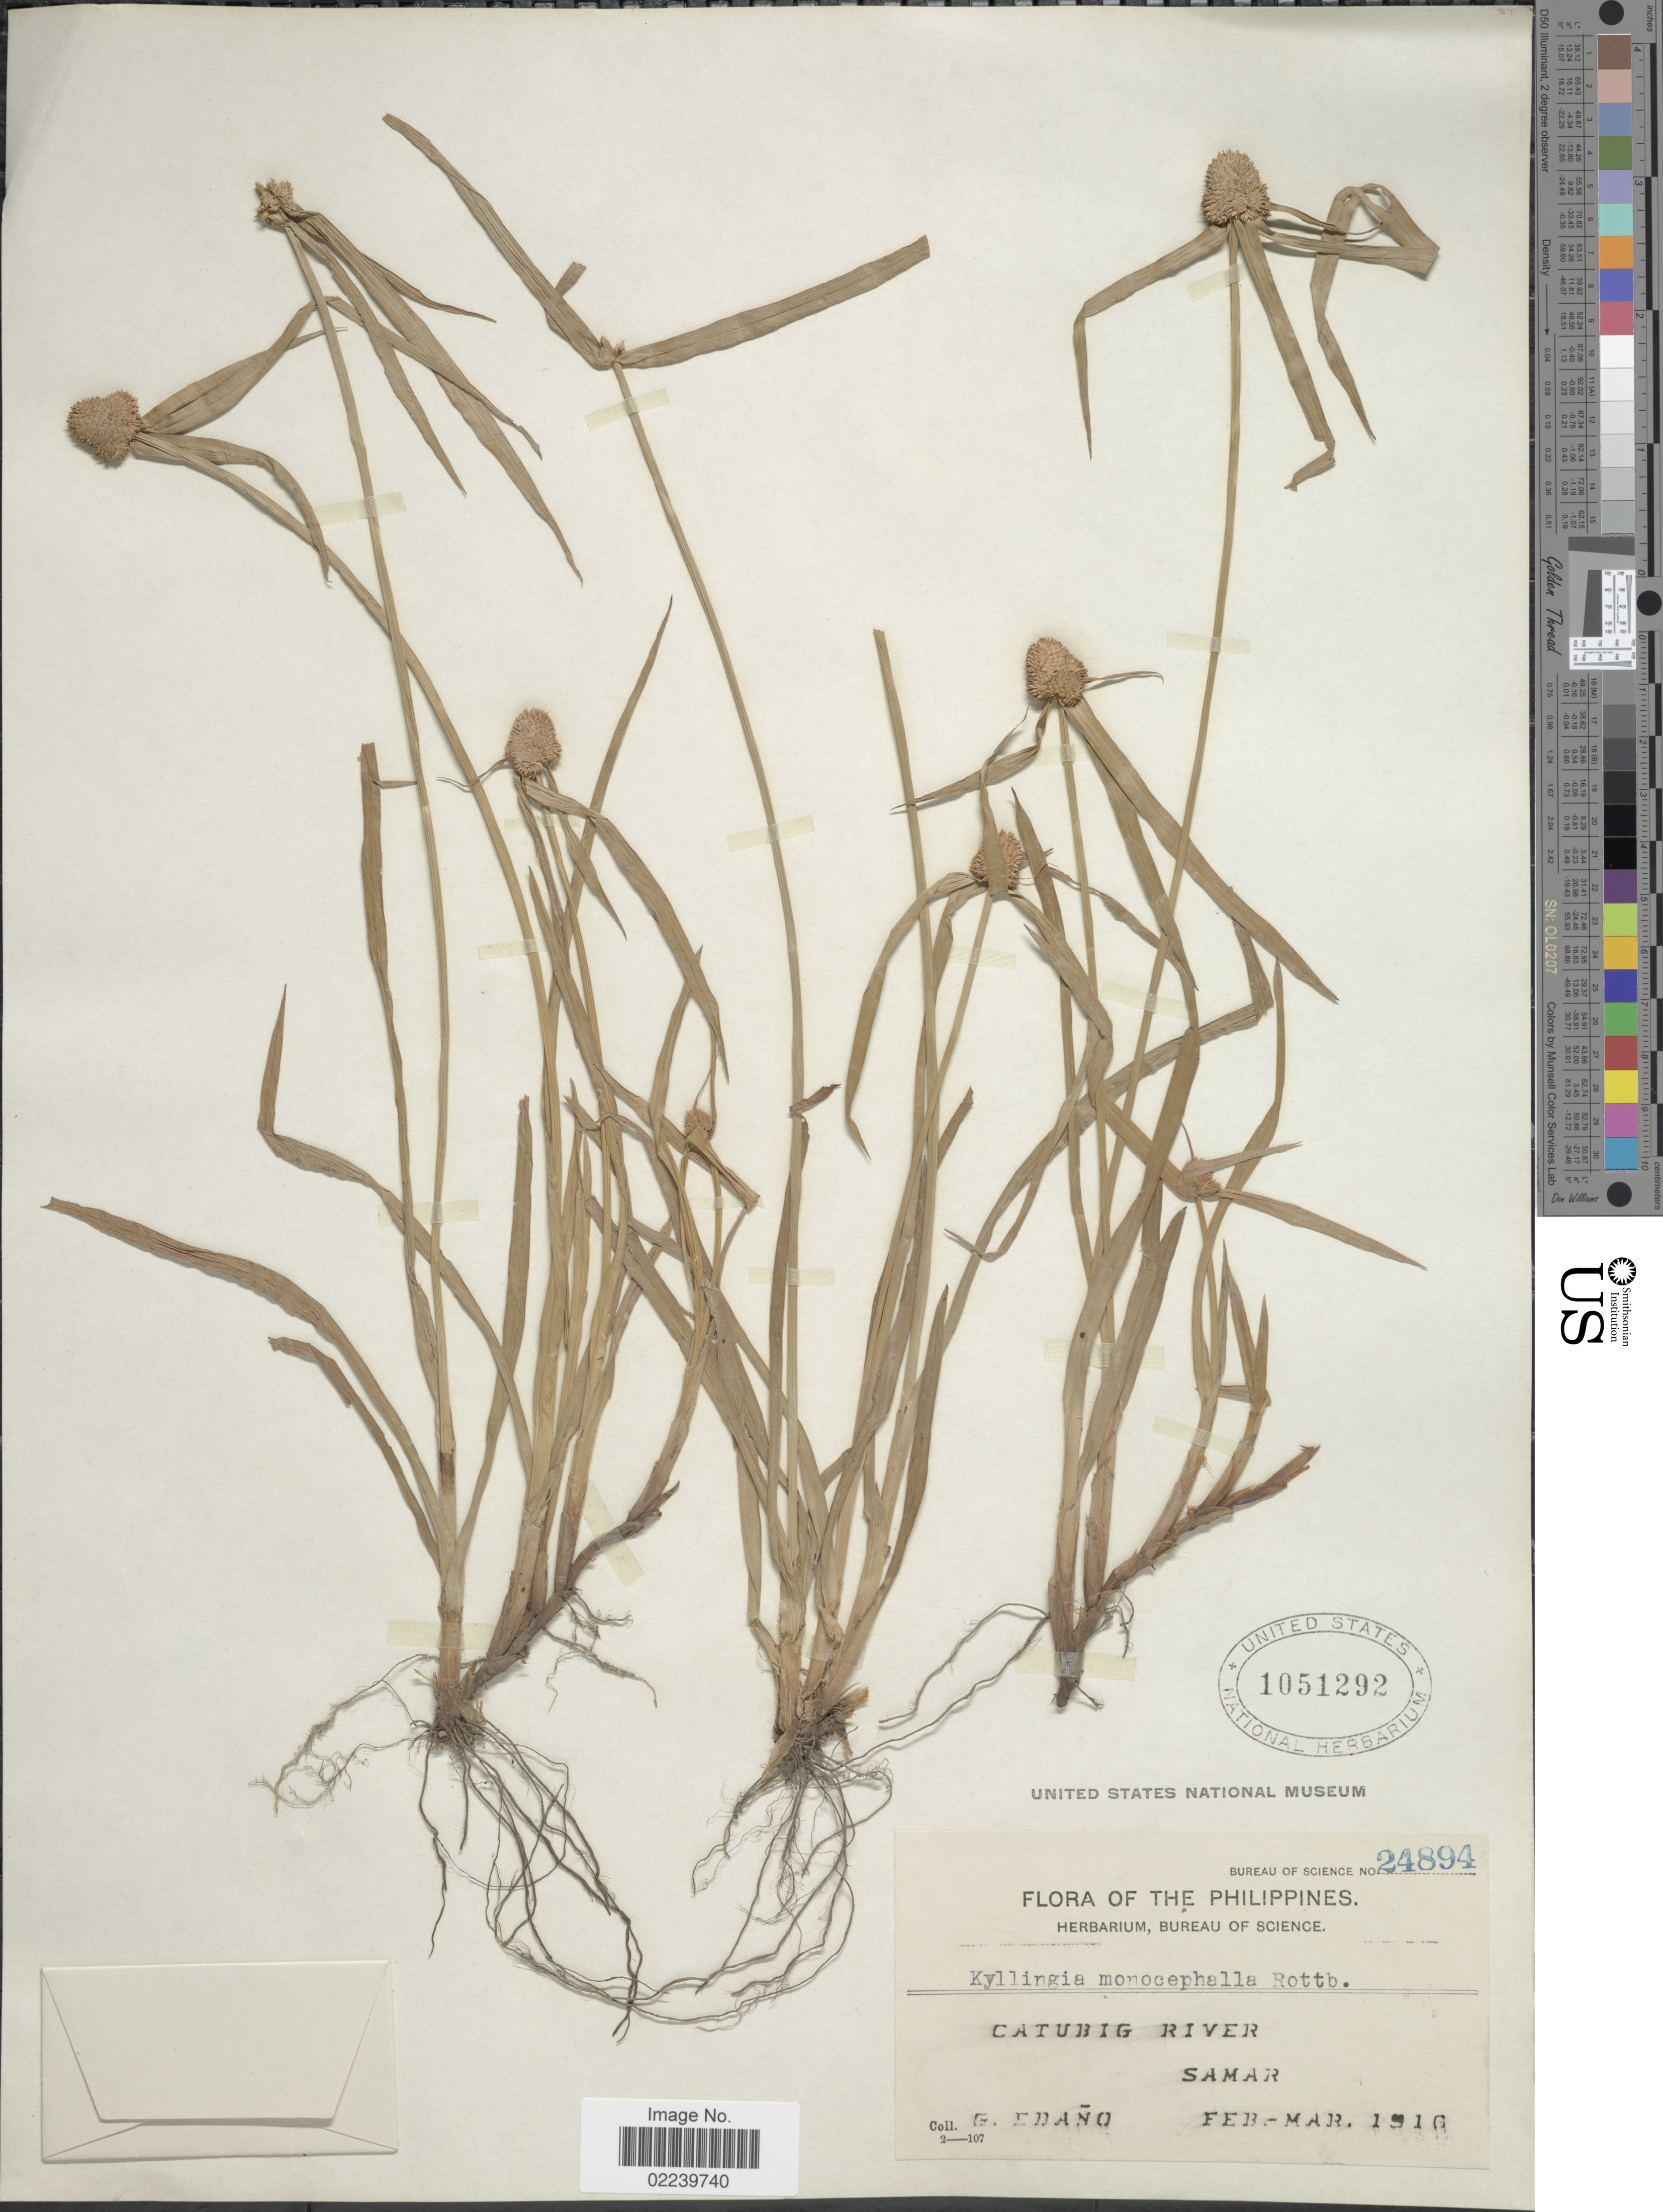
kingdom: Plantae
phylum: Tracheophyta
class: Liliopsida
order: Poales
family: Cyperaceae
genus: Cyperus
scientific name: Cyperus mindorensis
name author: (Steud.) Huygh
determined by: Strong, M. T., (US), Smithsonian Institution - National Museum of Natural History (UNITED STATES)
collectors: G. Edaño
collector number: Bureau of Science 24894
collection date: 1916-02/1916-03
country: Philippines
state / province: Eastern Visayas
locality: Catubig River, Samar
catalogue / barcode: US 1051292